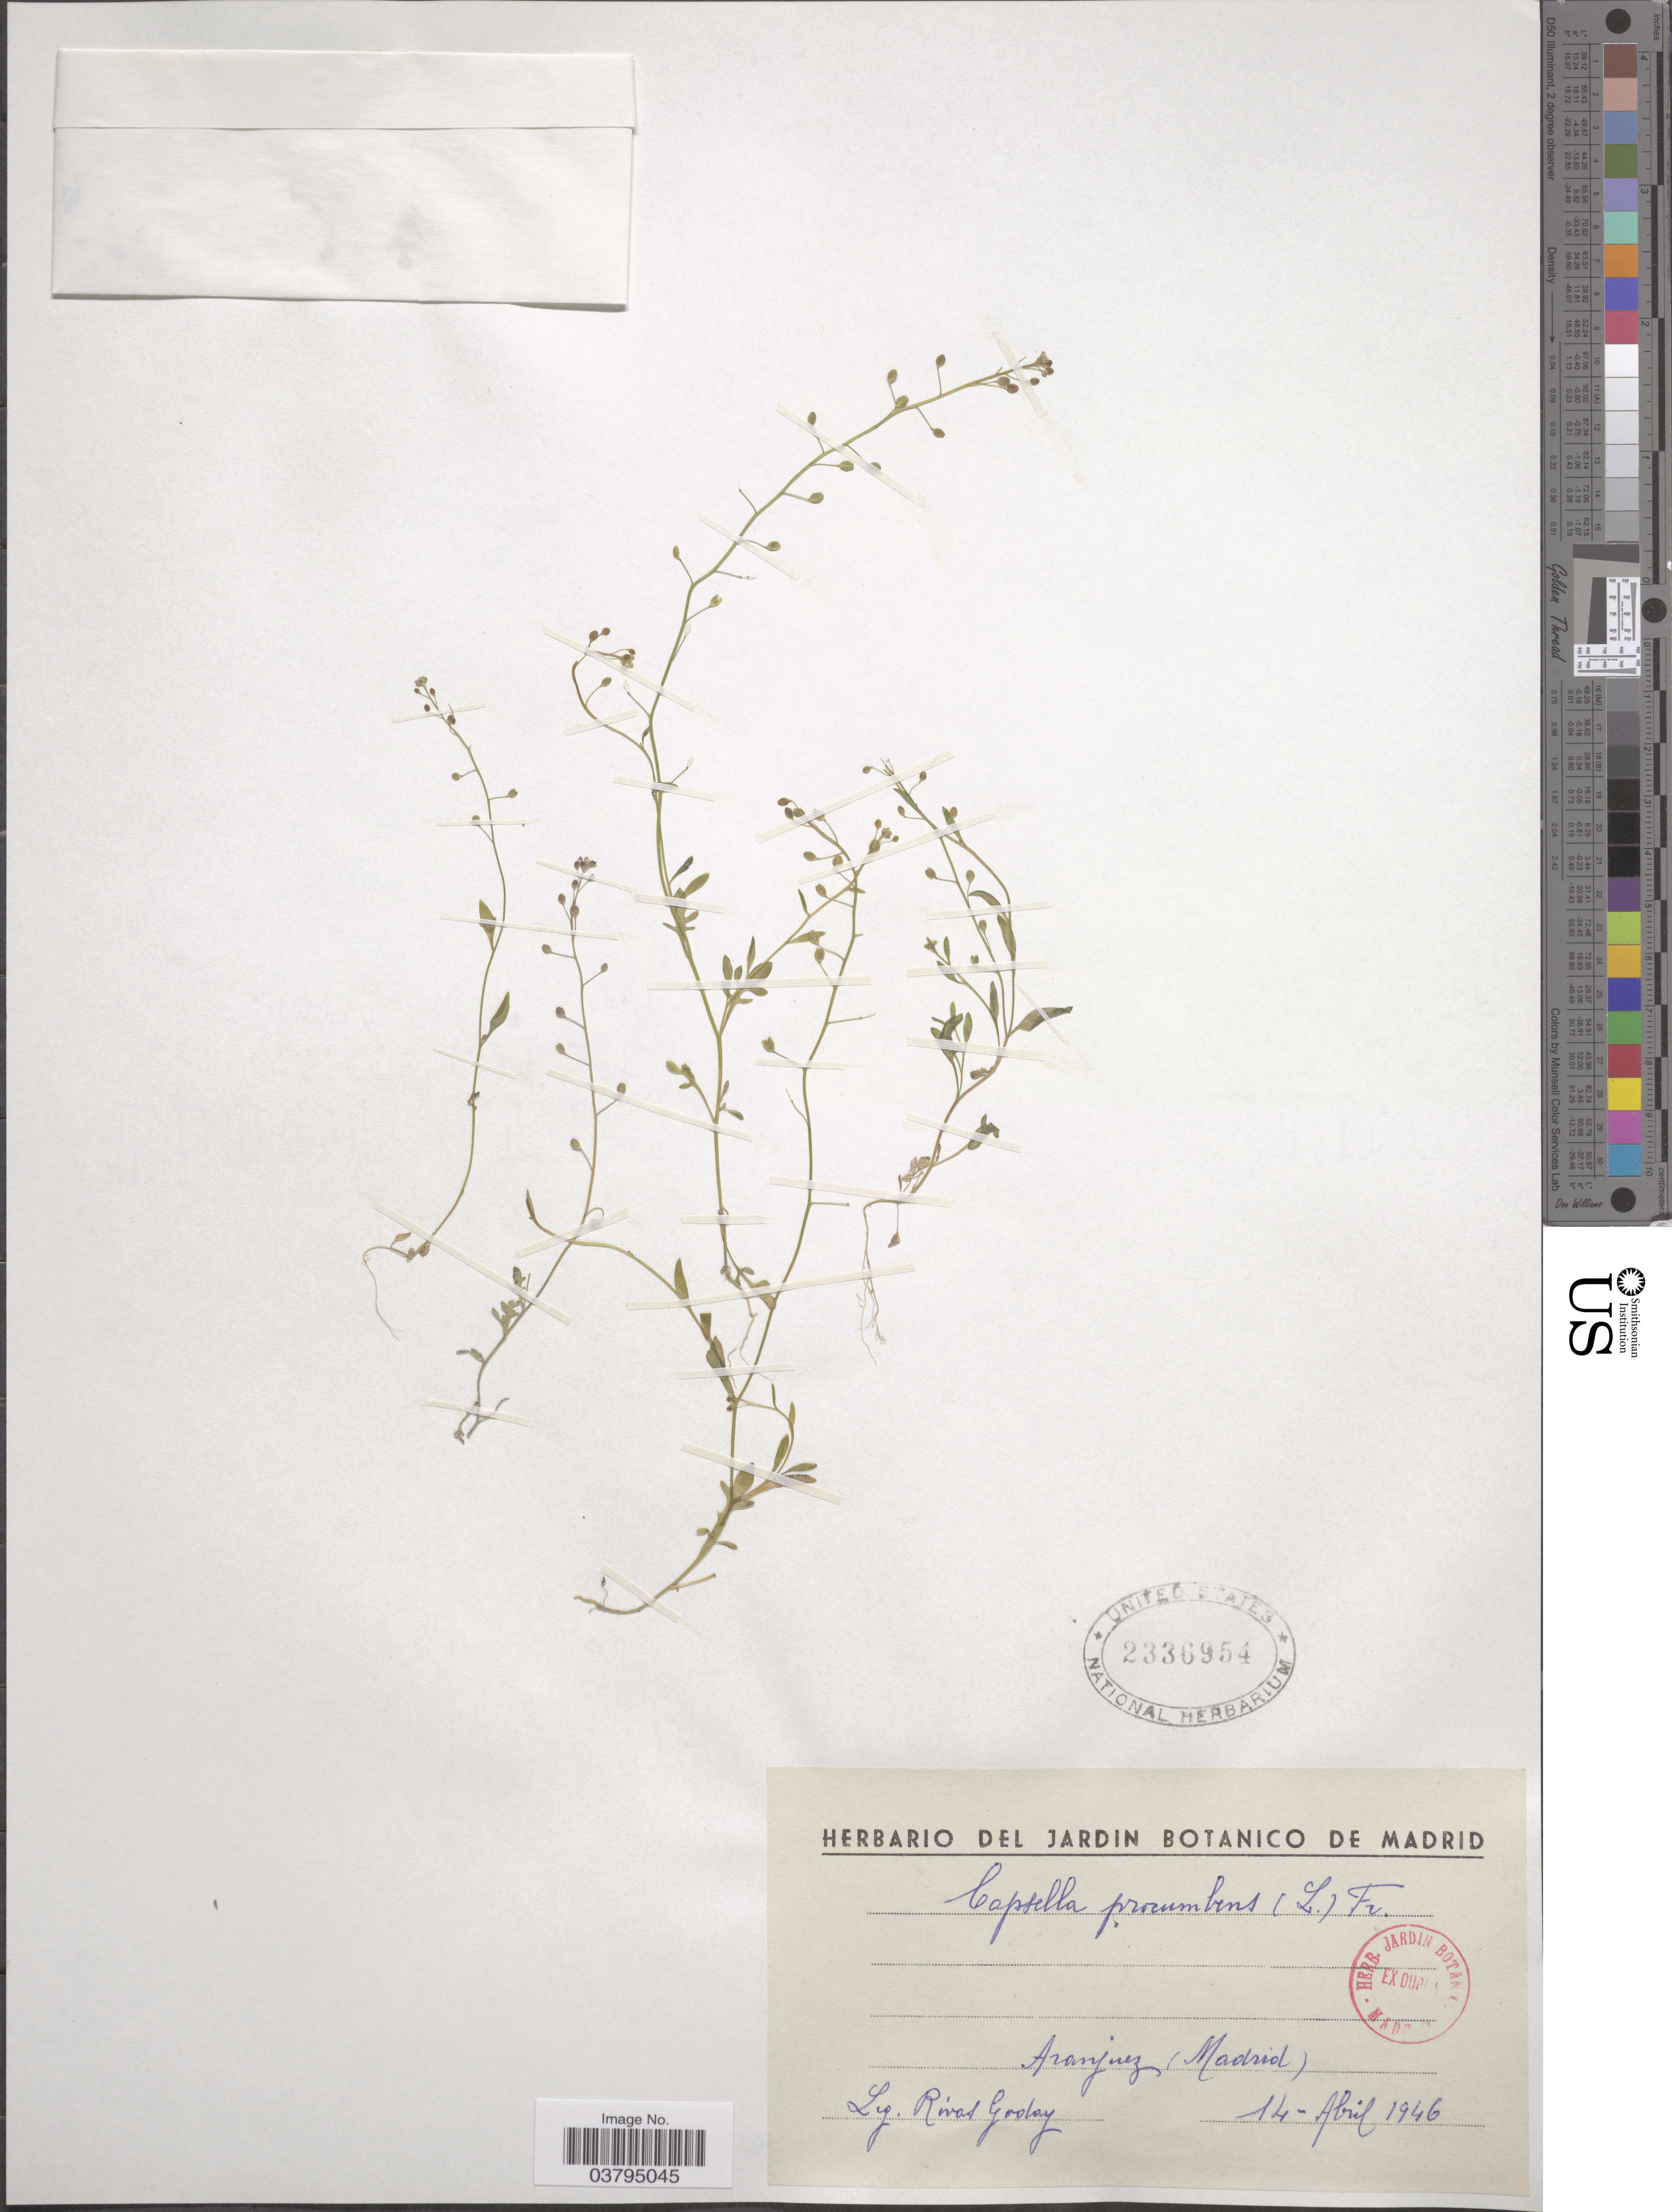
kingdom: Plantae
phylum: Tracheophyta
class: Magnoliopsida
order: Brassicales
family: Brassicaceae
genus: Capsella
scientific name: Capsella procumbens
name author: (L.) Fr.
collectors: R. Goday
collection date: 1946-04-14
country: Spain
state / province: Madrid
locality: Aranjuez.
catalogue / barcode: US 2336954